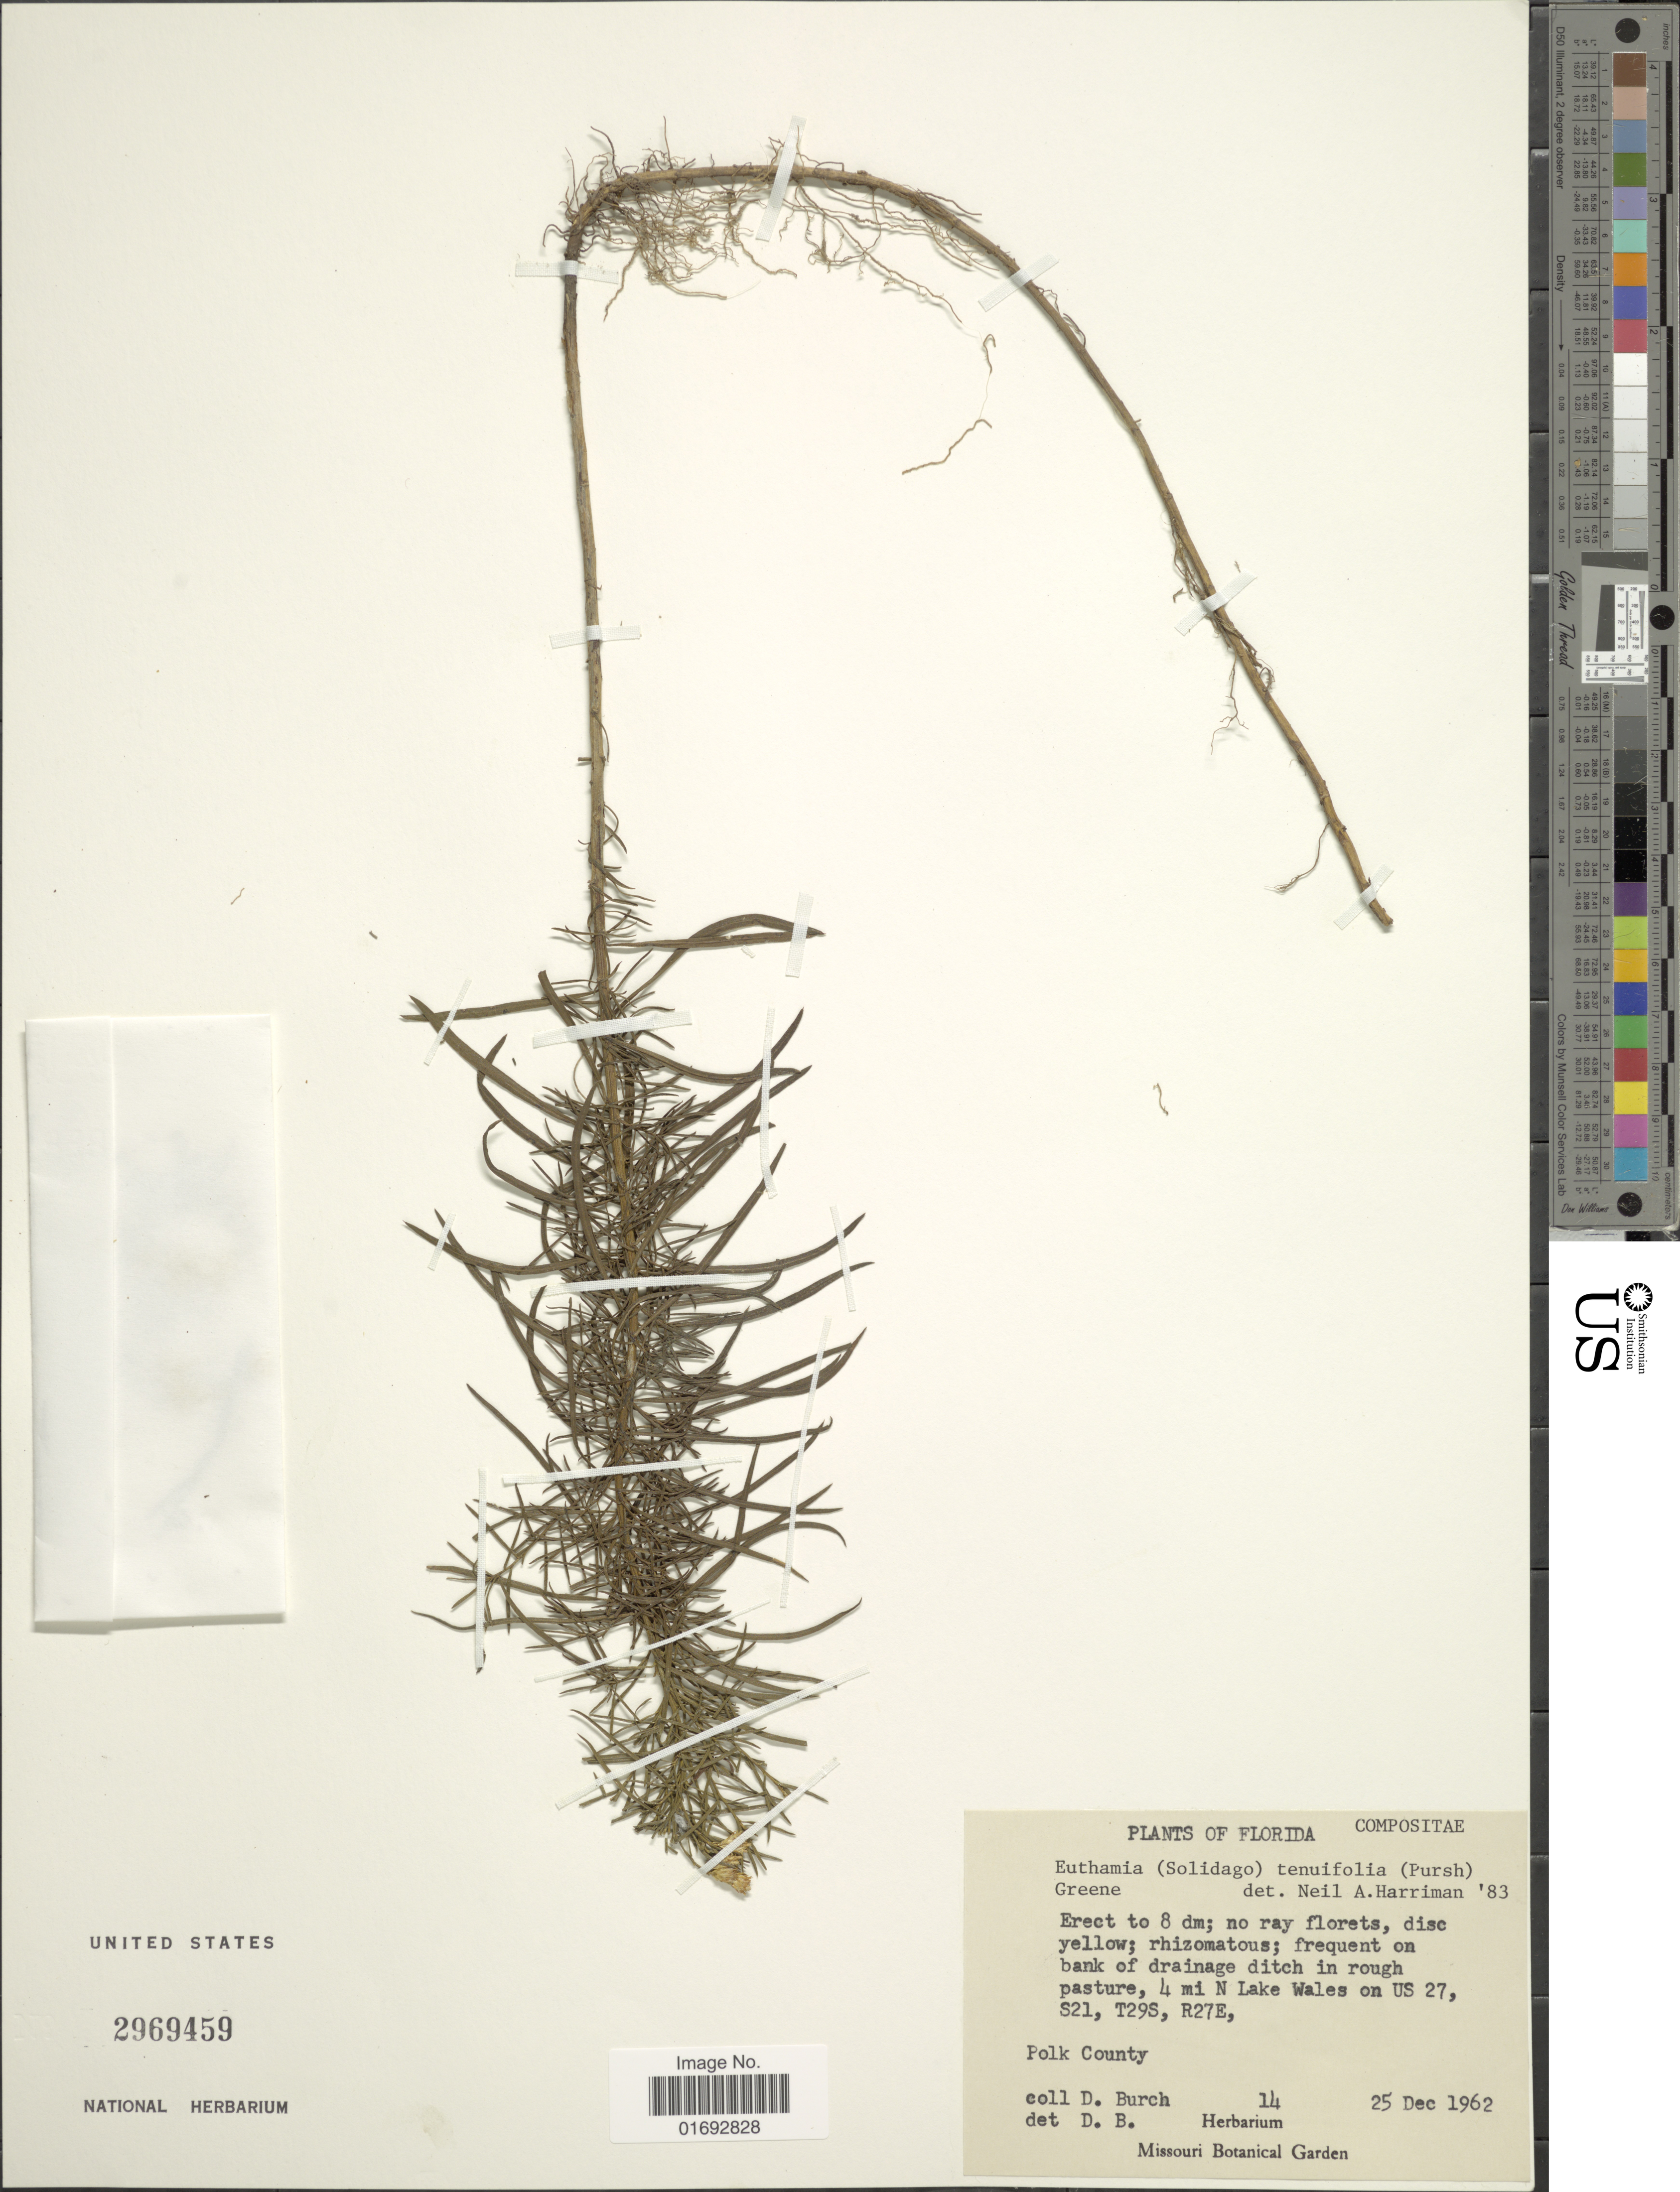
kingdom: Plantae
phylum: Tracheophyta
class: Magnoliopsida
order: Asterales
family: Asteraceae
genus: Euthamia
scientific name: Euthamia tenuifolia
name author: (Pursh) Nutt.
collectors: D. Burch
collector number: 14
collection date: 1962-12-25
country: United States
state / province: Florida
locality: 4 mi N Lake Wales on US 27, S21, T29S, R27E, Polk County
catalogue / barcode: US 2969459